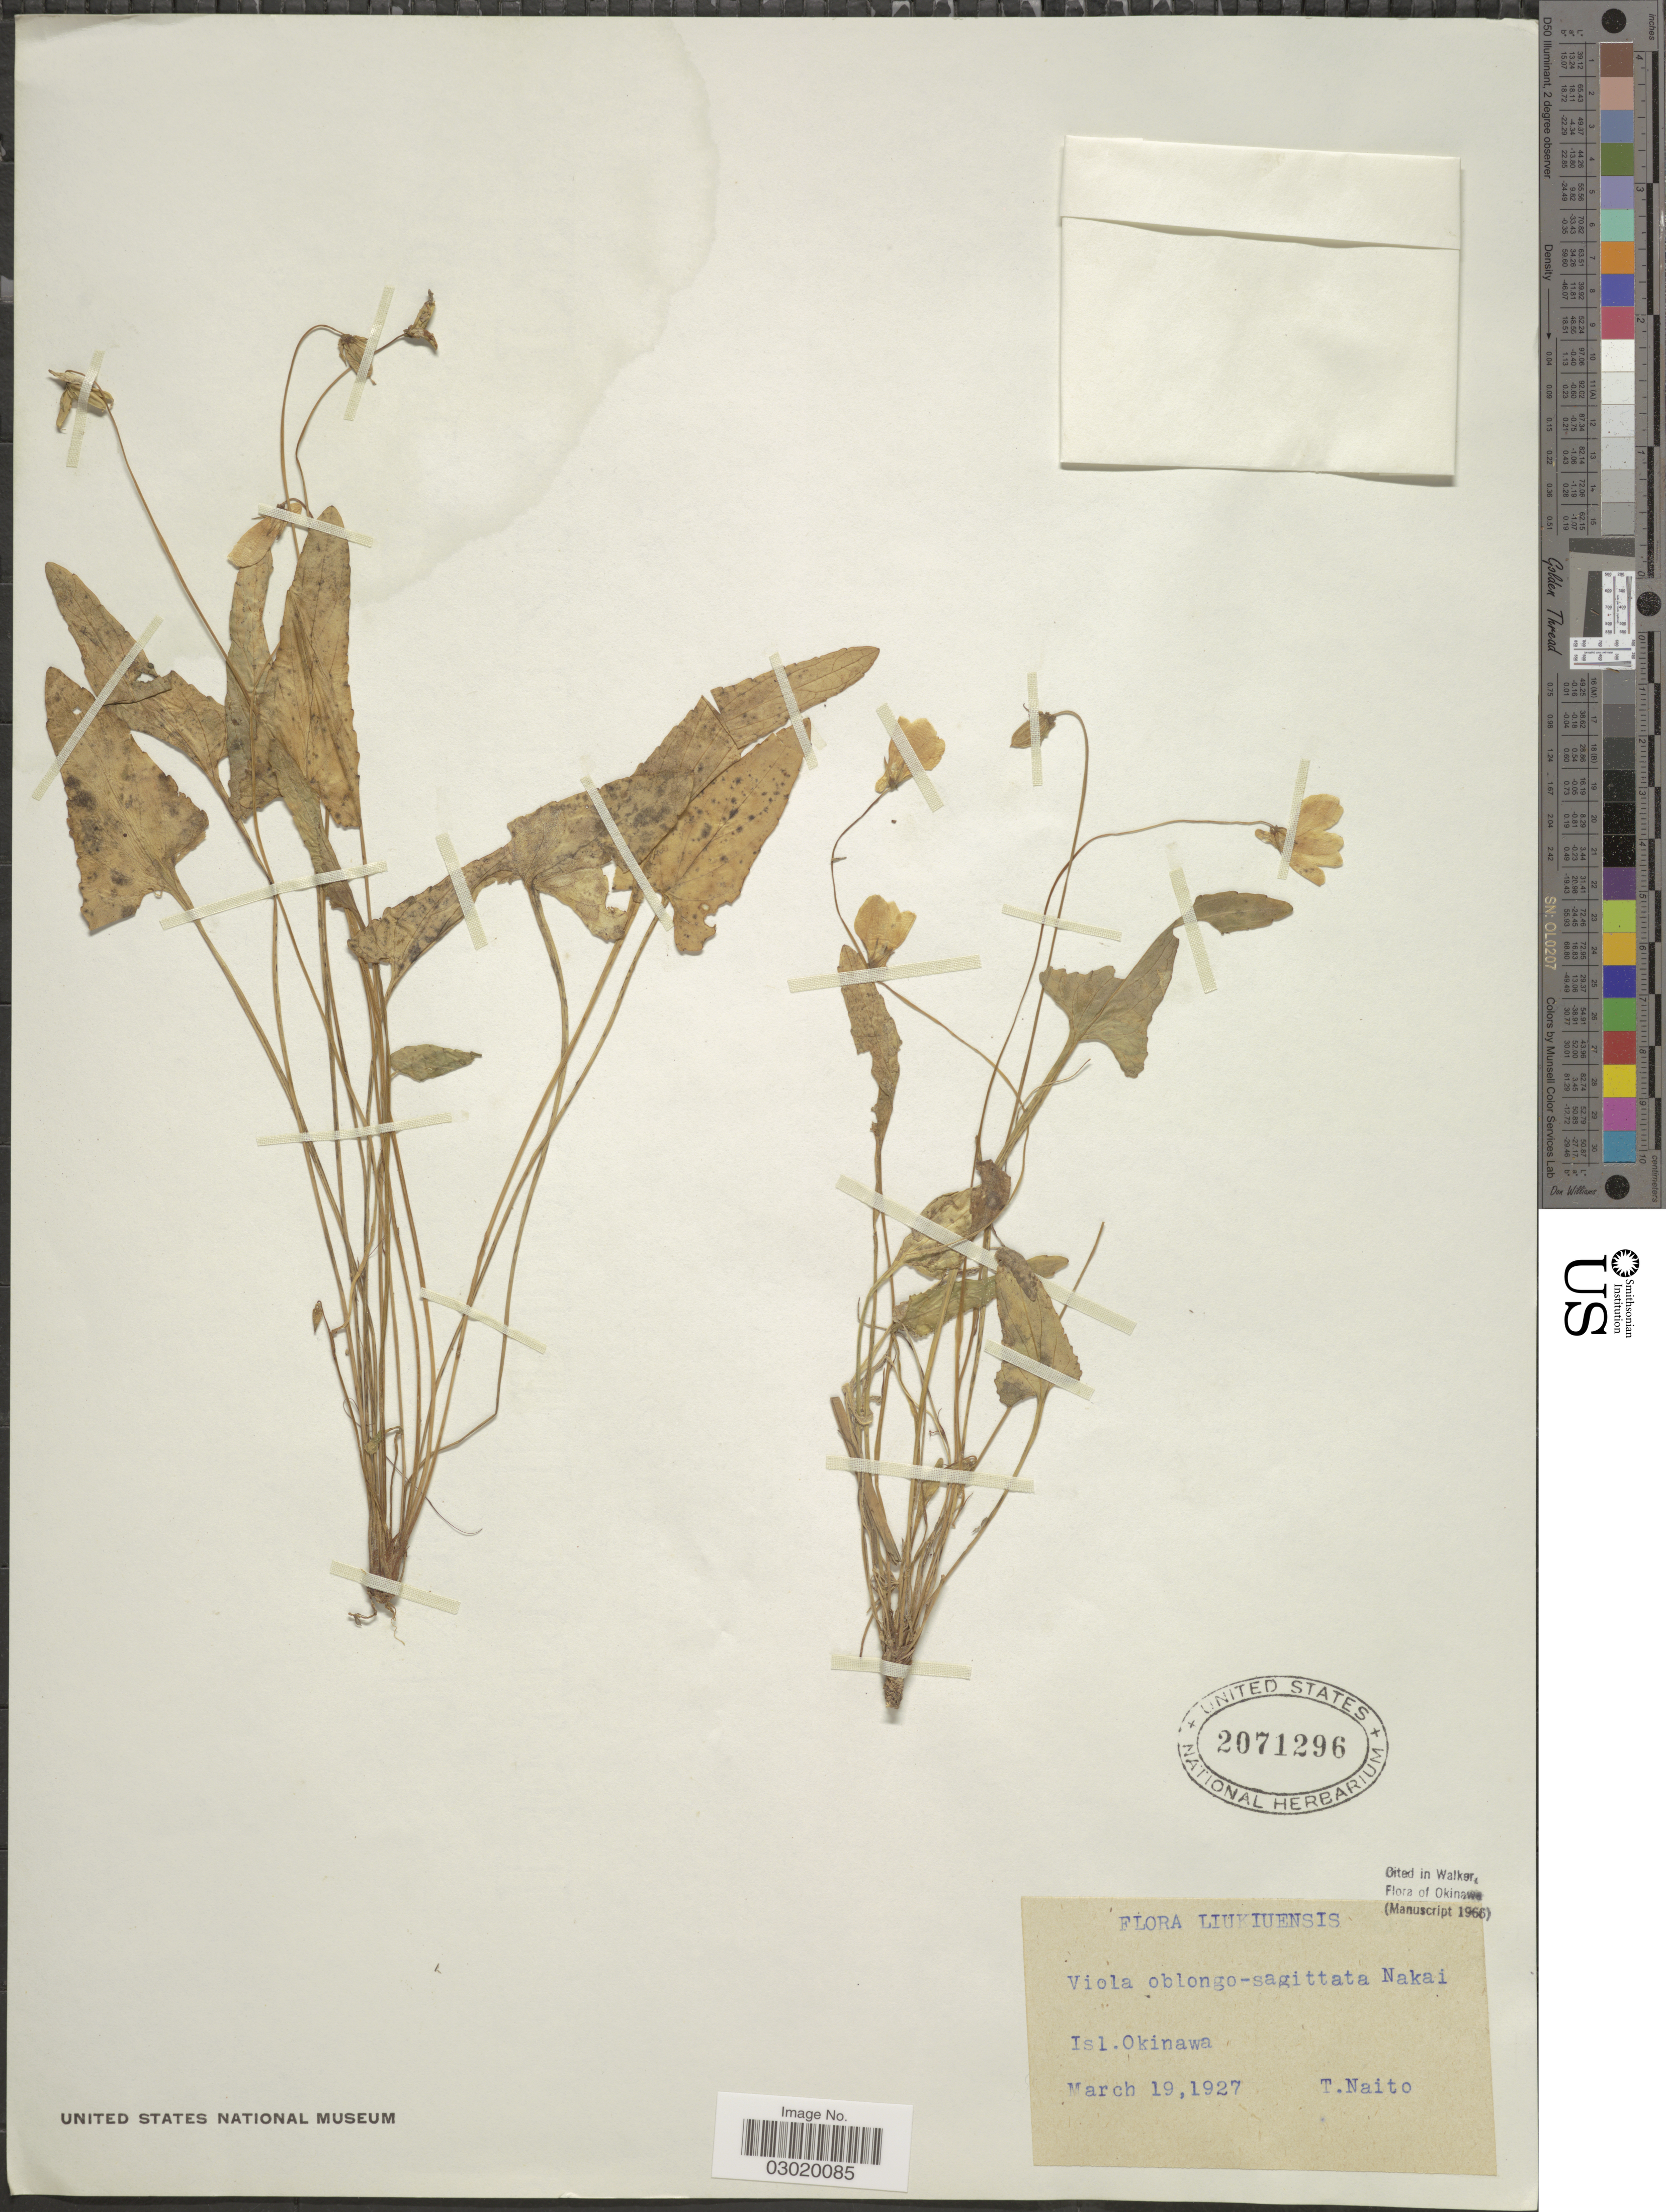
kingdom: Plantae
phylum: Tracheophyta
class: Magnoliopsida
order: Malpighiales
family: Violaceae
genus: Viola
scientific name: Viola oblongosagittata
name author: Nakai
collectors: T. Naito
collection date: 1927-03-19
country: Japan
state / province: Okinawa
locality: Liukiuensis. Isl. Okinawa.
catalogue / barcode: US 2071296